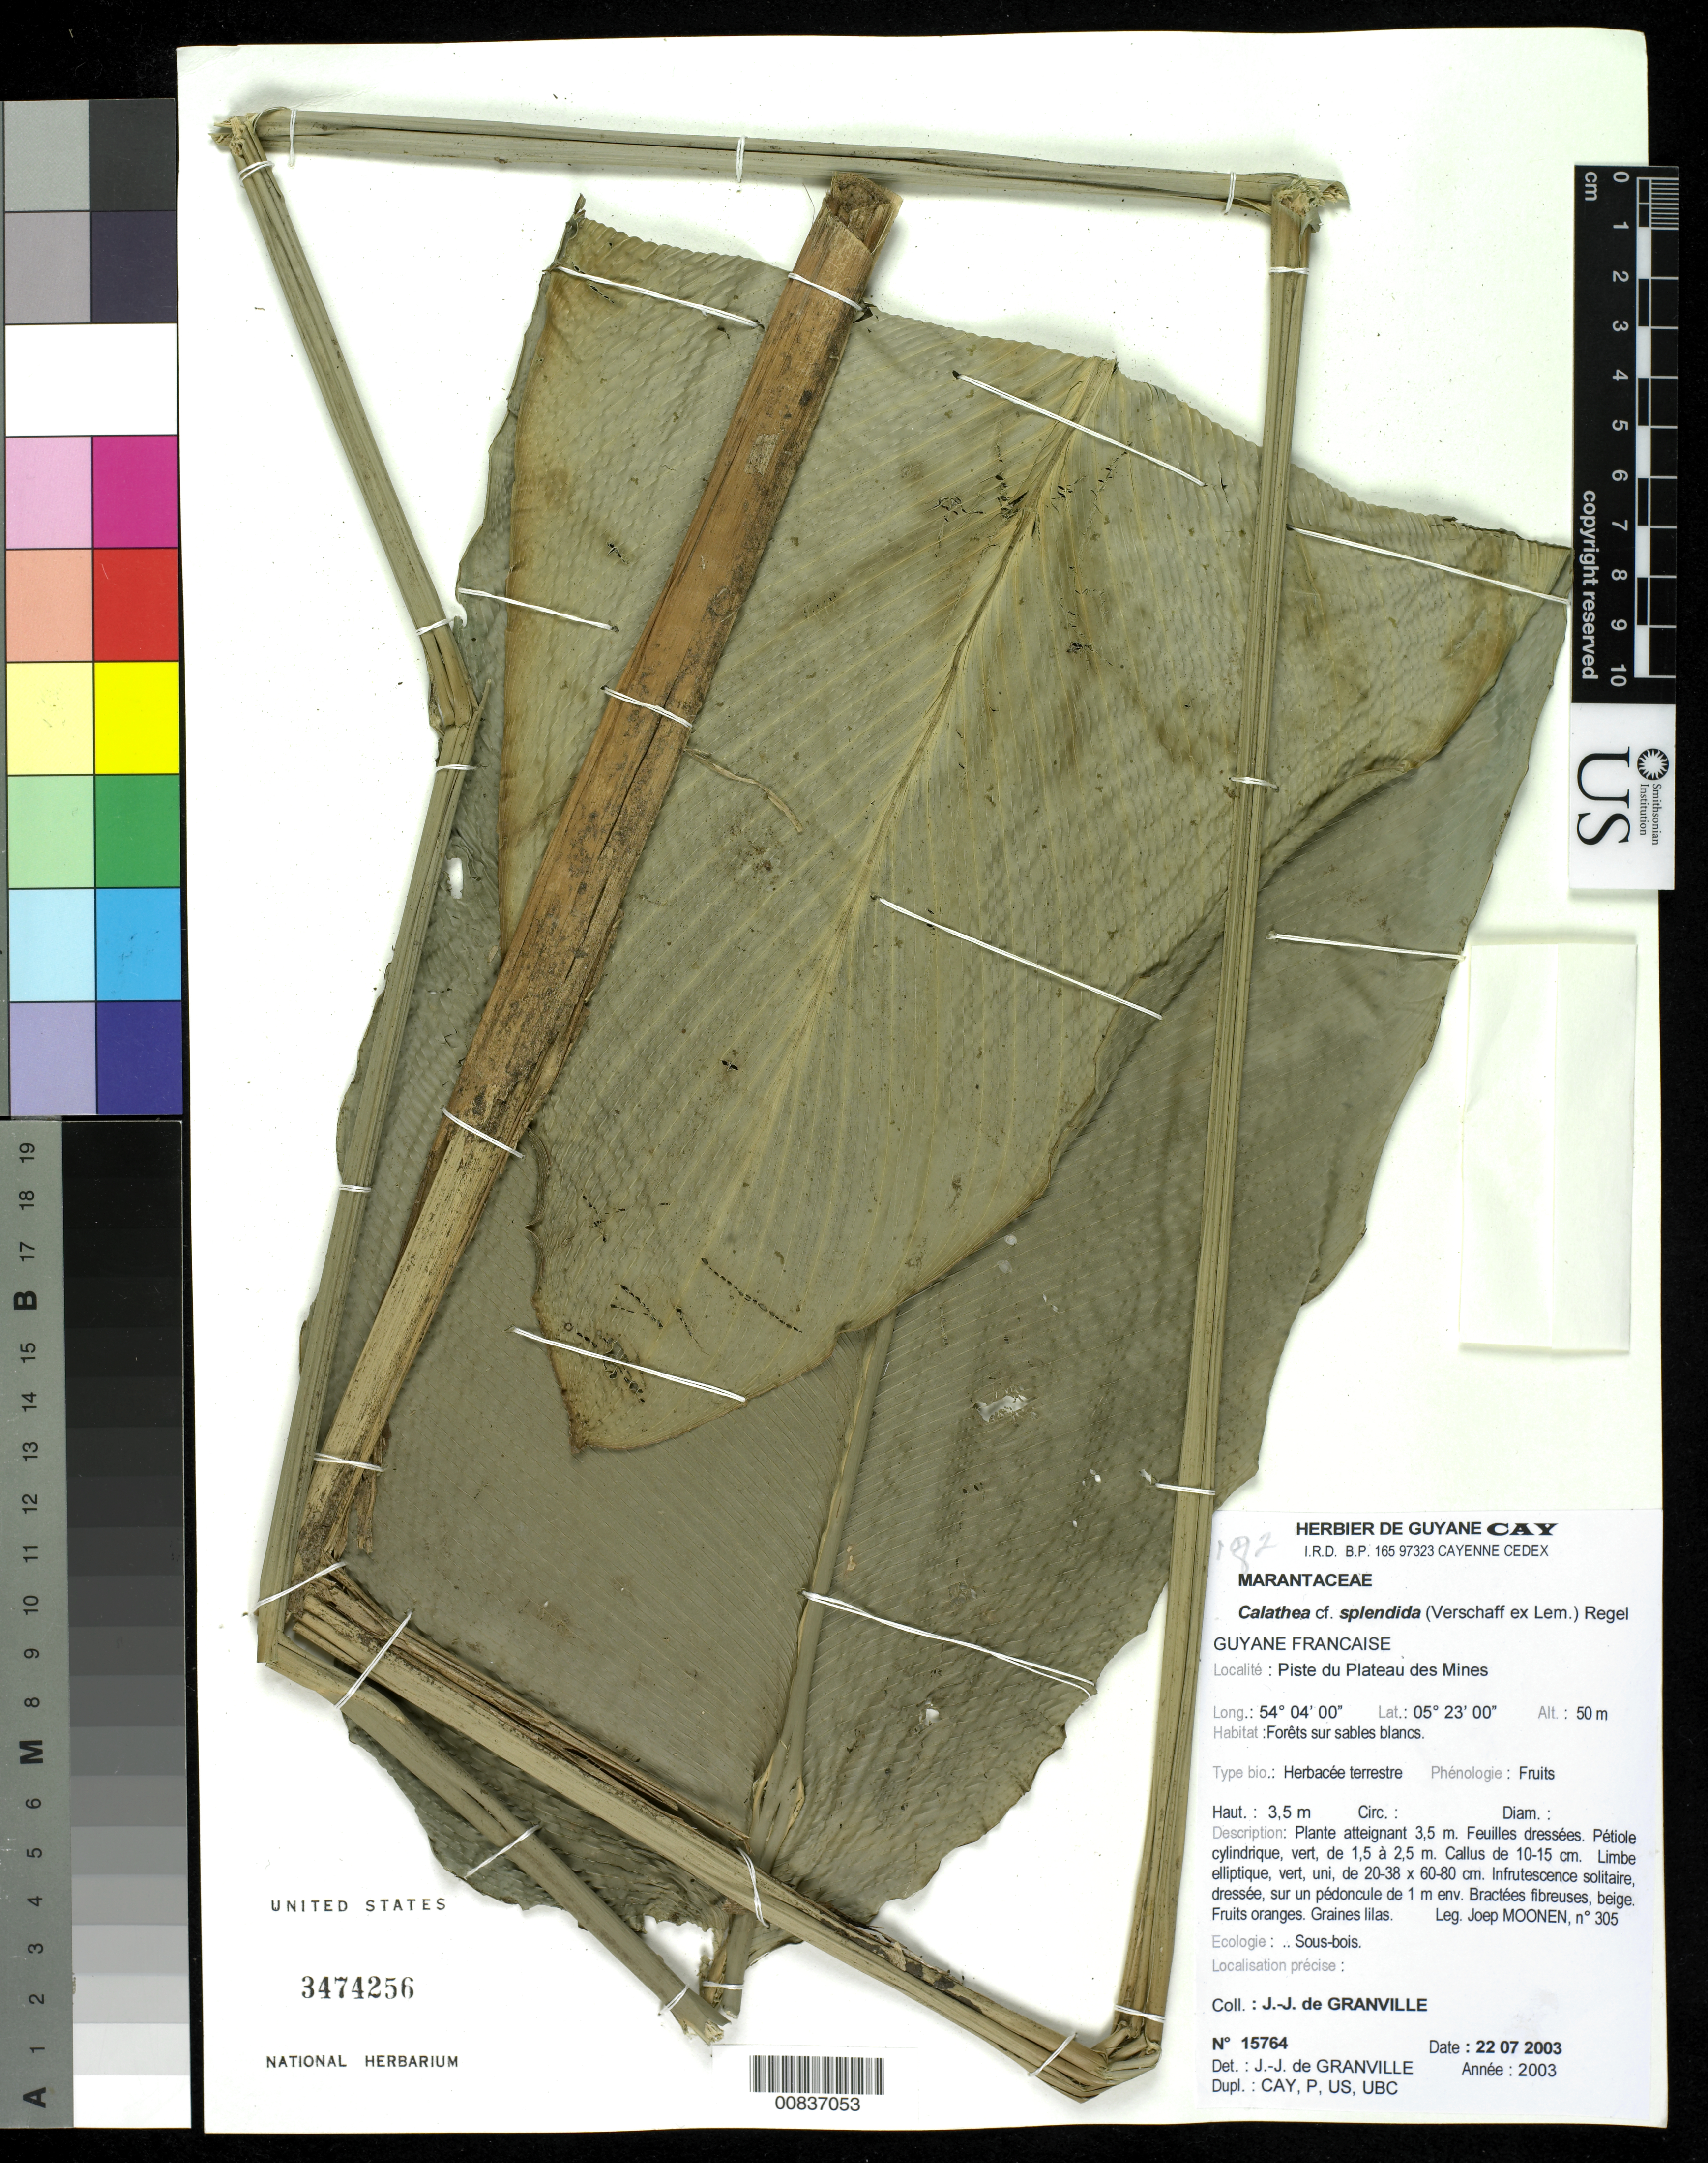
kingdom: Plantae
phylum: Tracheophyta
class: Liliopsida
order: Zingiberales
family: Marantaceae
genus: Goeppertia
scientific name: Goeppertia splendida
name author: (Lam.) Borchs. & S. Suárez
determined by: Strong, M. T., (US), Smithsonian Institution - National Museum of Natural History (UNITED STATES)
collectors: J.-J. de Granville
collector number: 15764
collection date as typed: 22-Jul-03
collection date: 2003-07-22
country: French Guiana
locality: Piste du Plateau des Mines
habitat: Sous bois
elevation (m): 50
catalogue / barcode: US 3474256